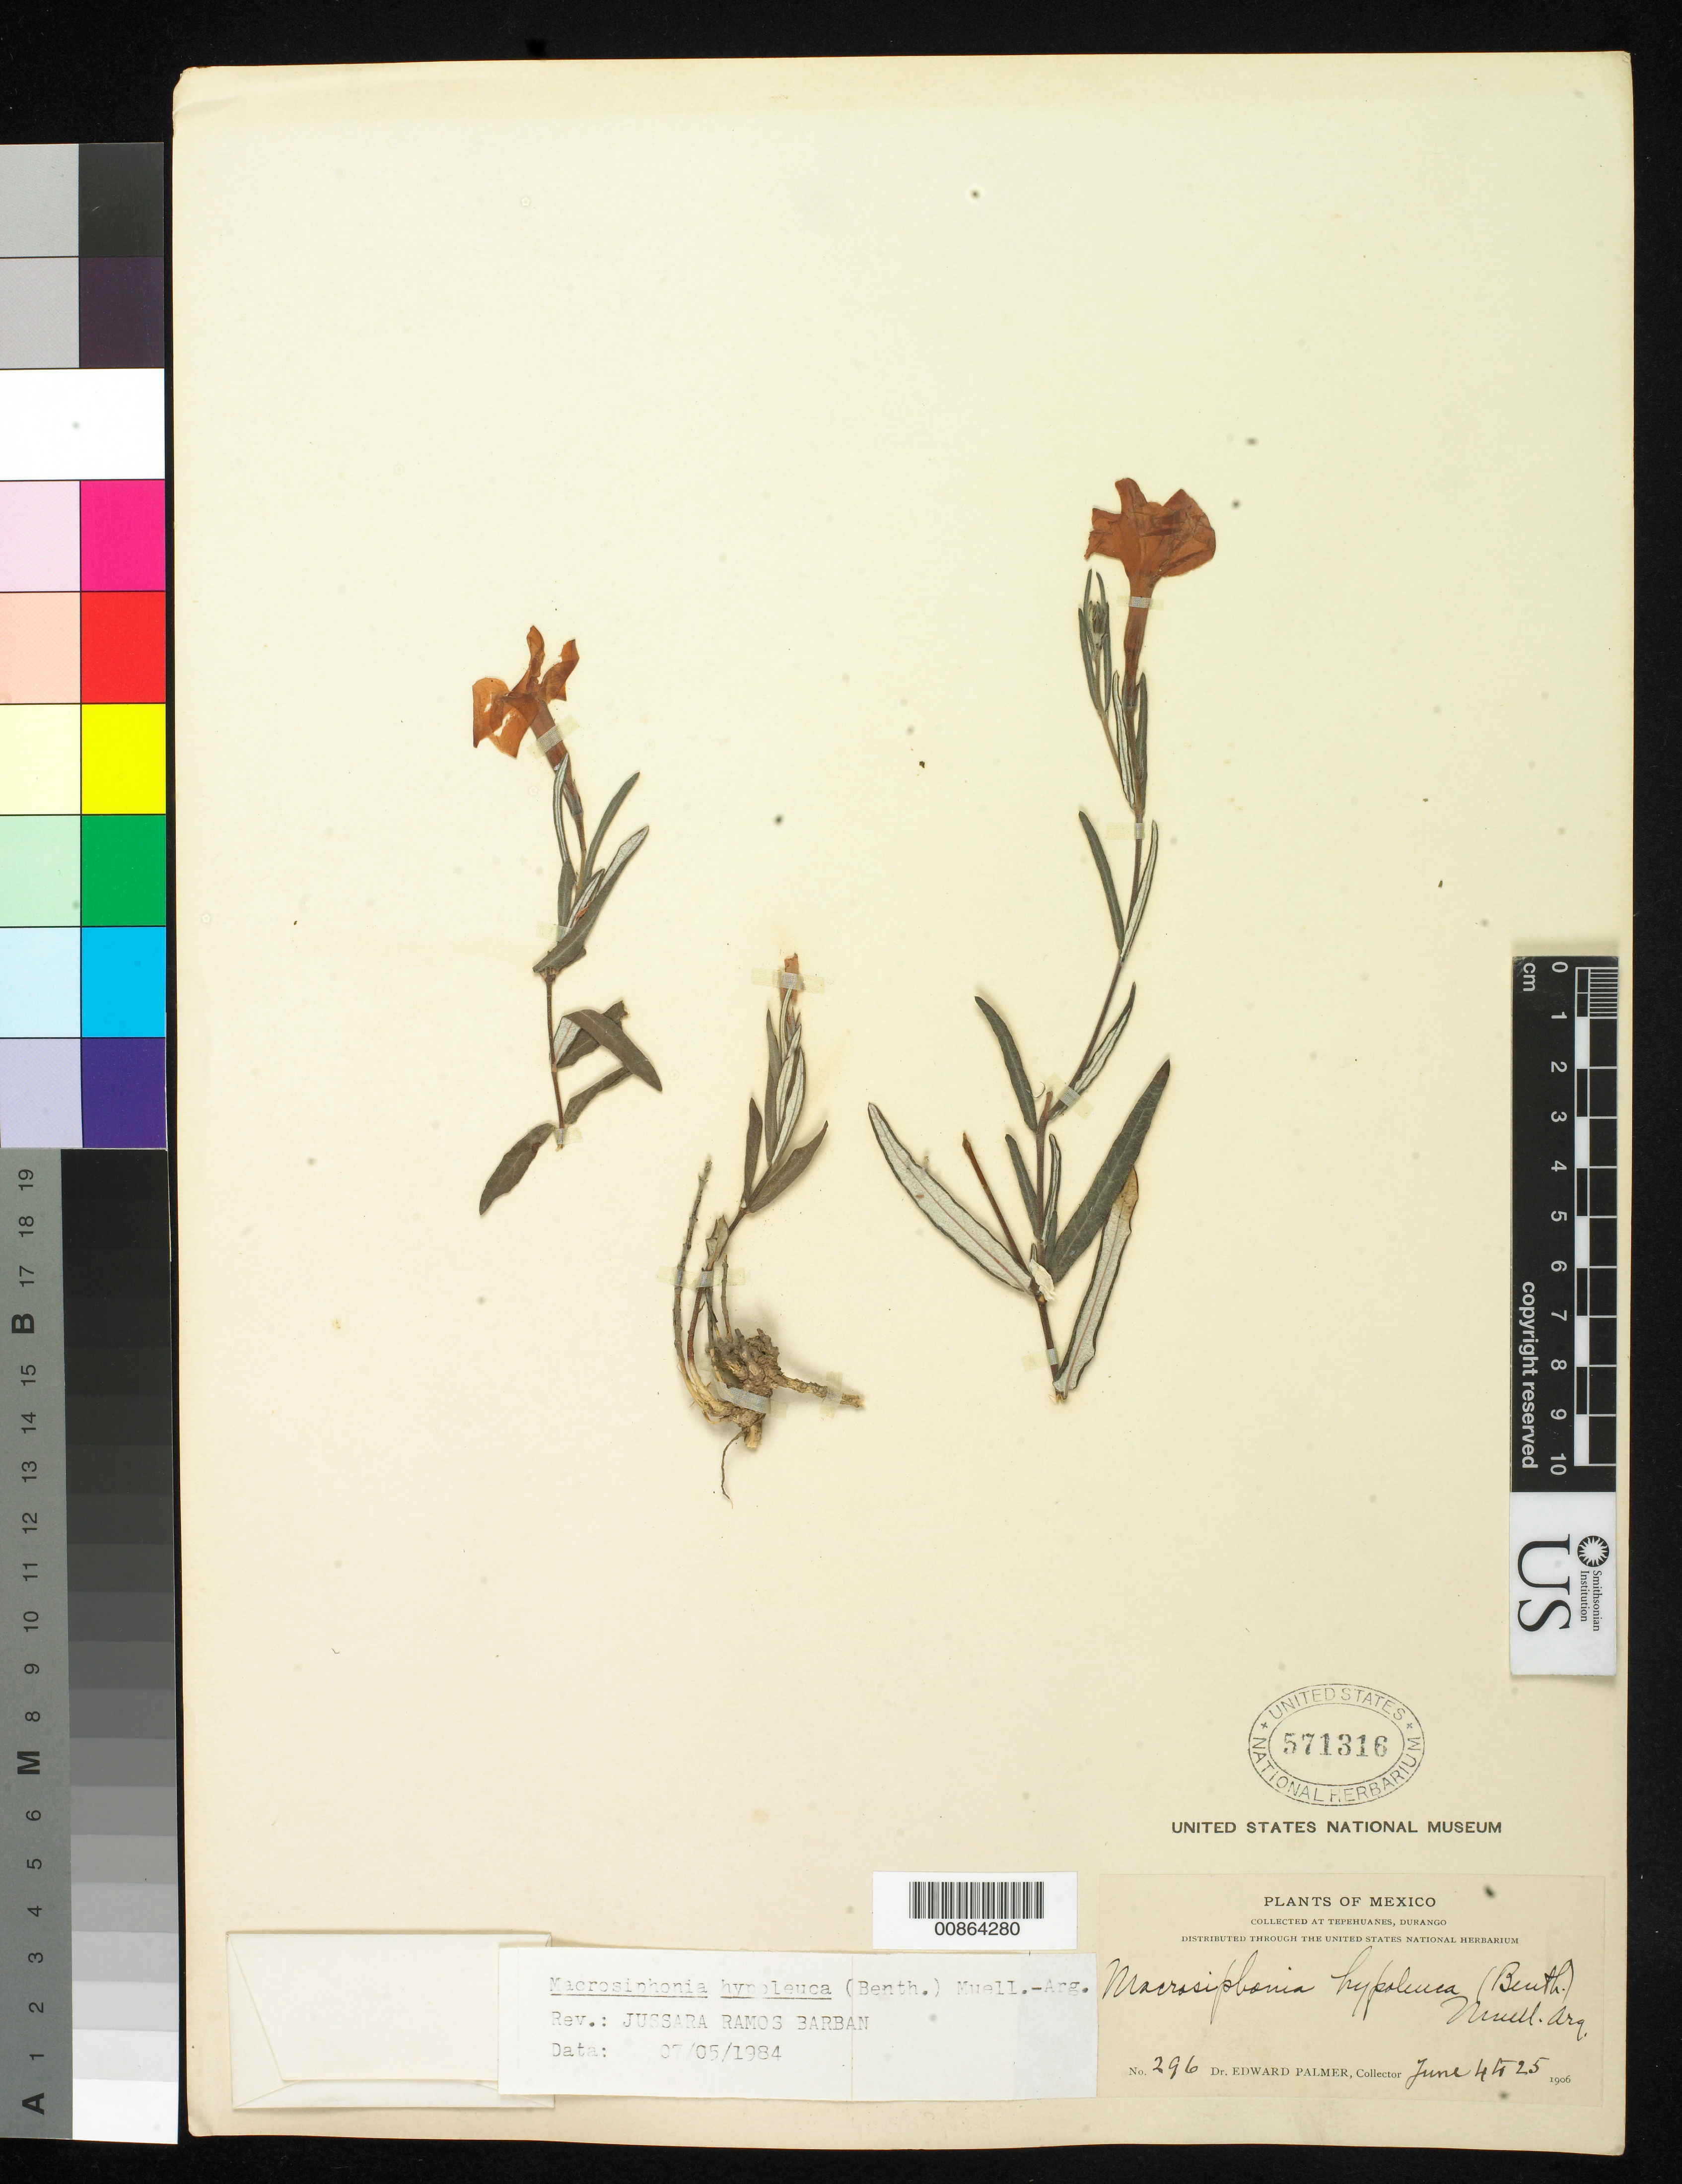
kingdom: Plantae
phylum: Tracheophyta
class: Magnoliopsida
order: Gentianales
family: Apocynaceae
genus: Macrosiphonia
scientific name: Macrosiphonia hypoleuca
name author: (Benth.) Müll. Arg.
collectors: E. Palmer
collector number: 296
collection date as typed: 04 Jun 1906 to 25 Jun 1906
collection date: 1906-06-04/1906-06-25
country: Mexico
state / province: Durango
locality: Tepehuanes, Durango.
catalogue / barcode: US 571316